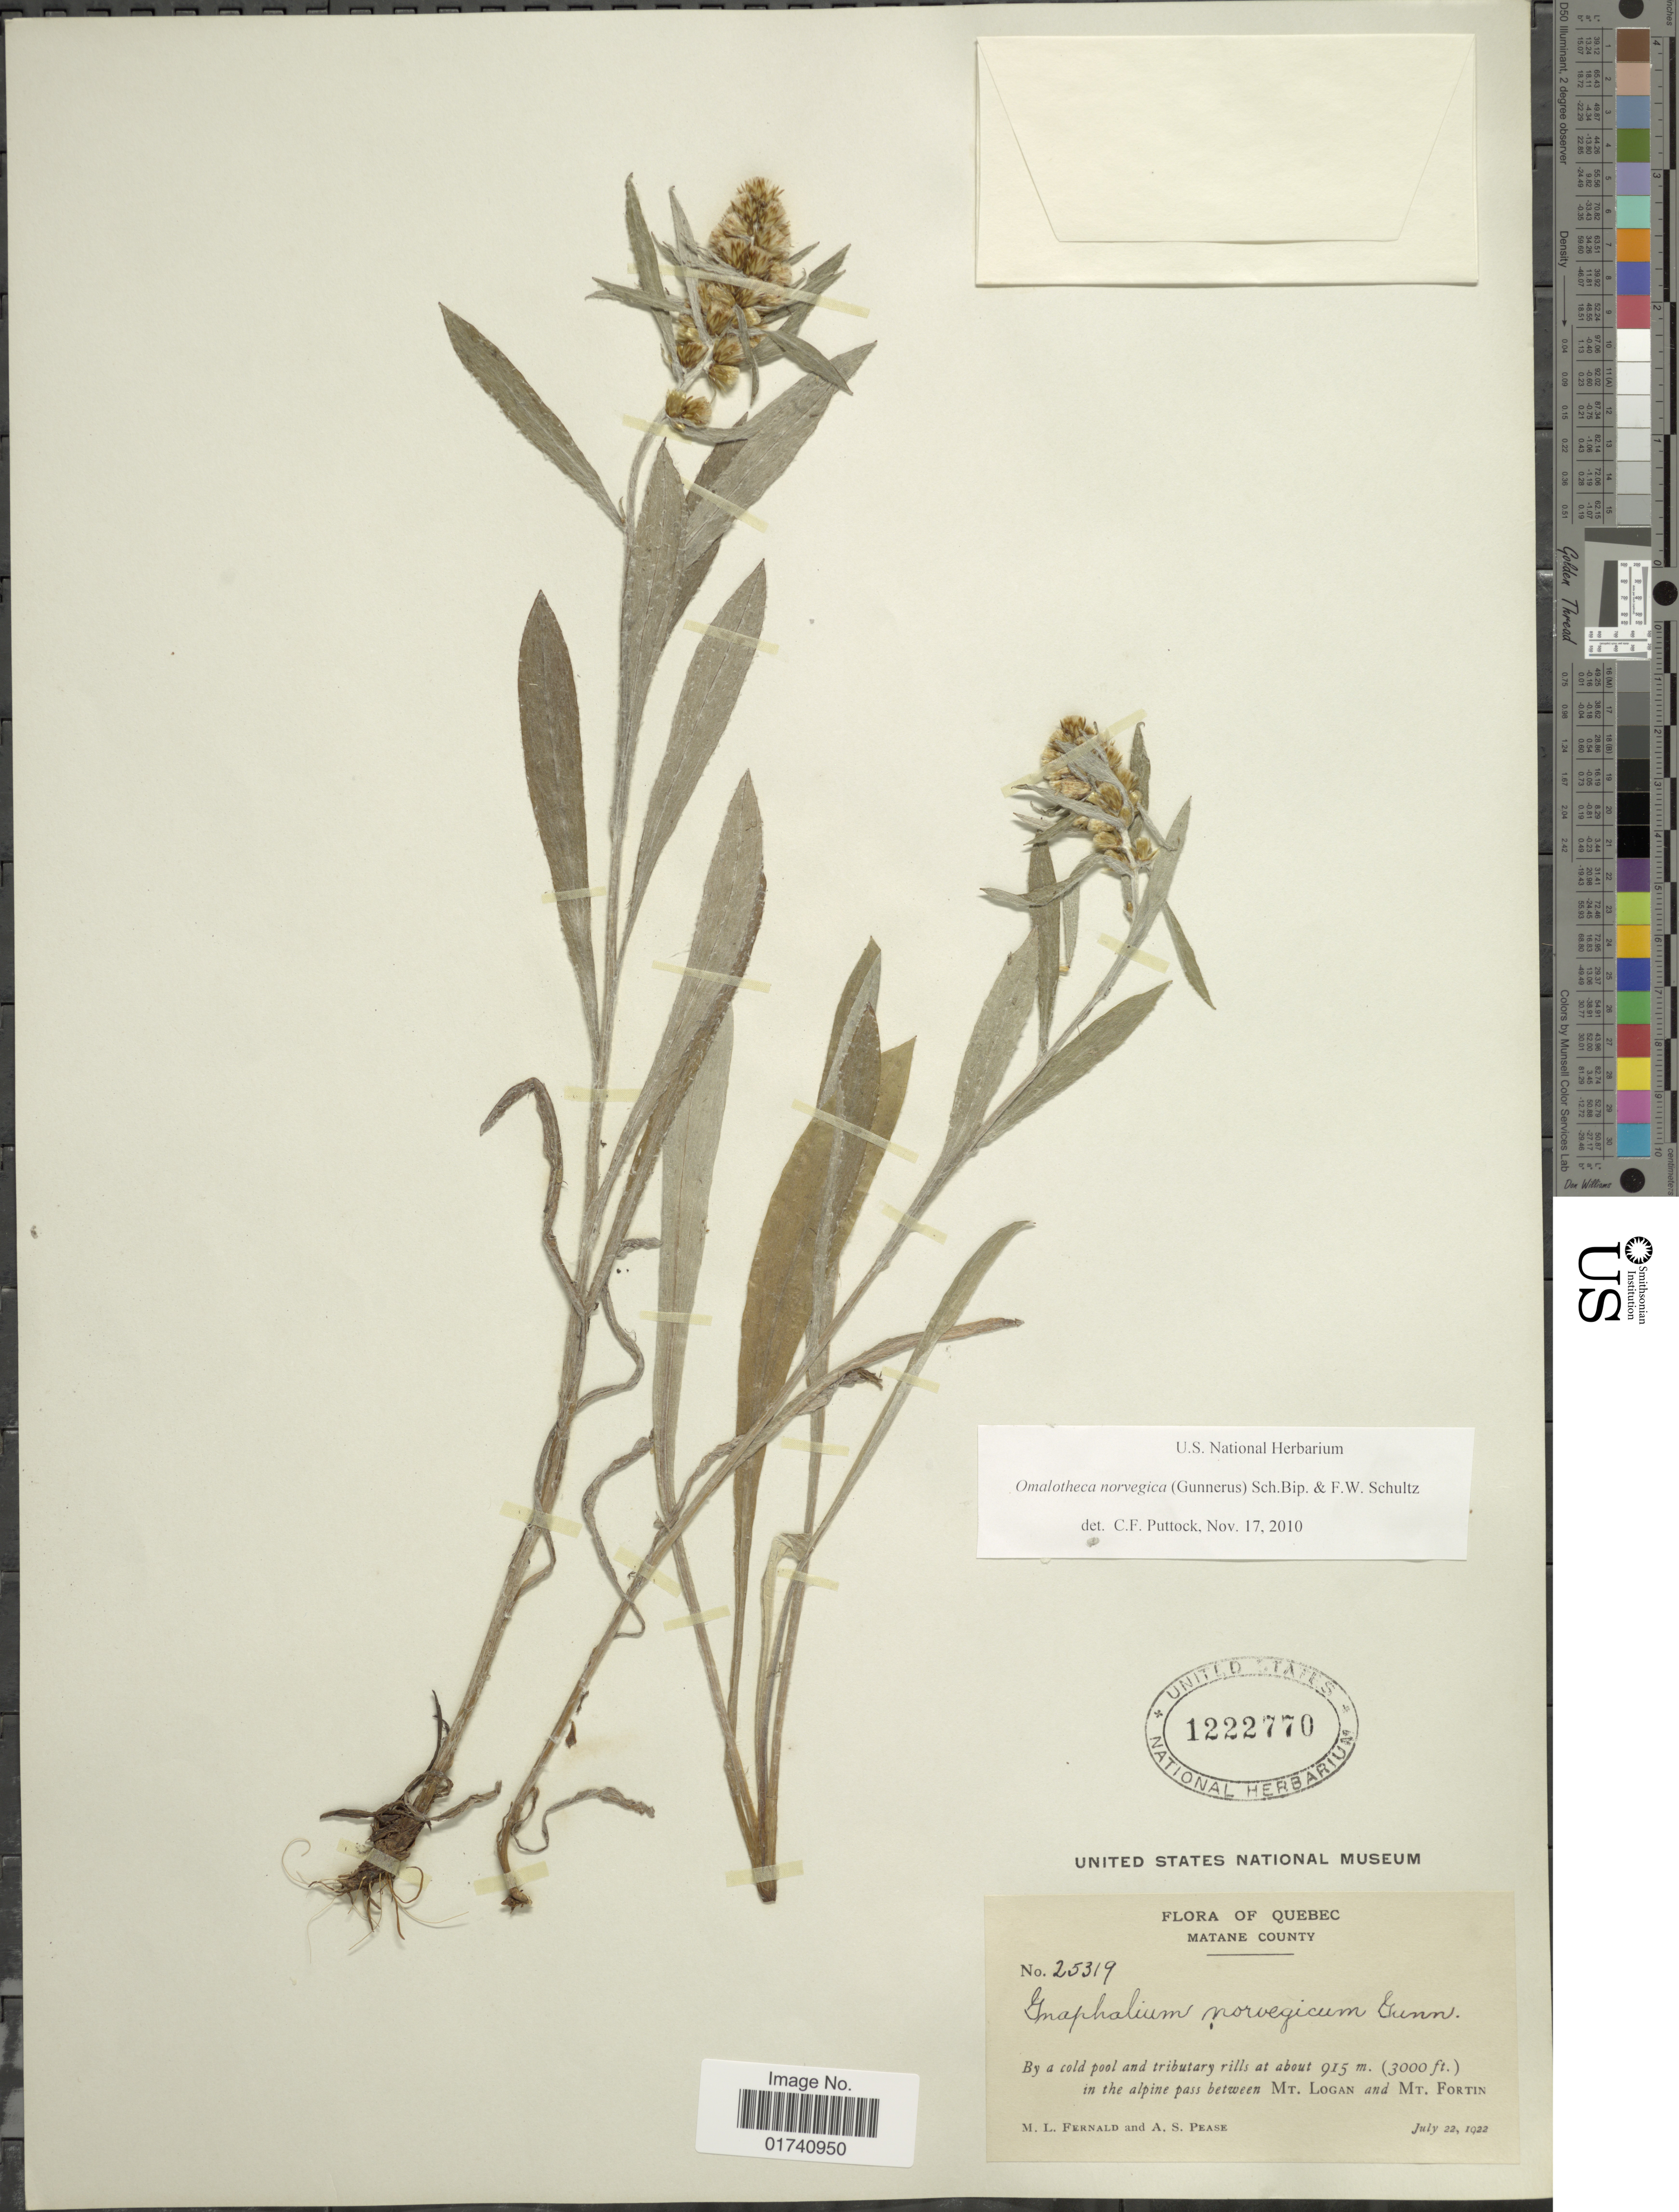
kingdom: Plantae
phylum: Tracheophyta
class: Magnoliopsida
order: Asterales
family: Asteraceae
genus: Omalotheca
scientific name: Omalotheca norvegica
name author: (Gunnerus) Sch. Bip. & F.W. Schultz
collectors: M. L. Fernald & A. S. Pease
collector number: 25319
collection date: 1922-07-22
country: Canada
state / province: Quebec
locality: Matane County. In the alpine pass between Mt. Logan and Mt. Fortin.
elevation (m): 915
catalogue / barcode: US 1222770